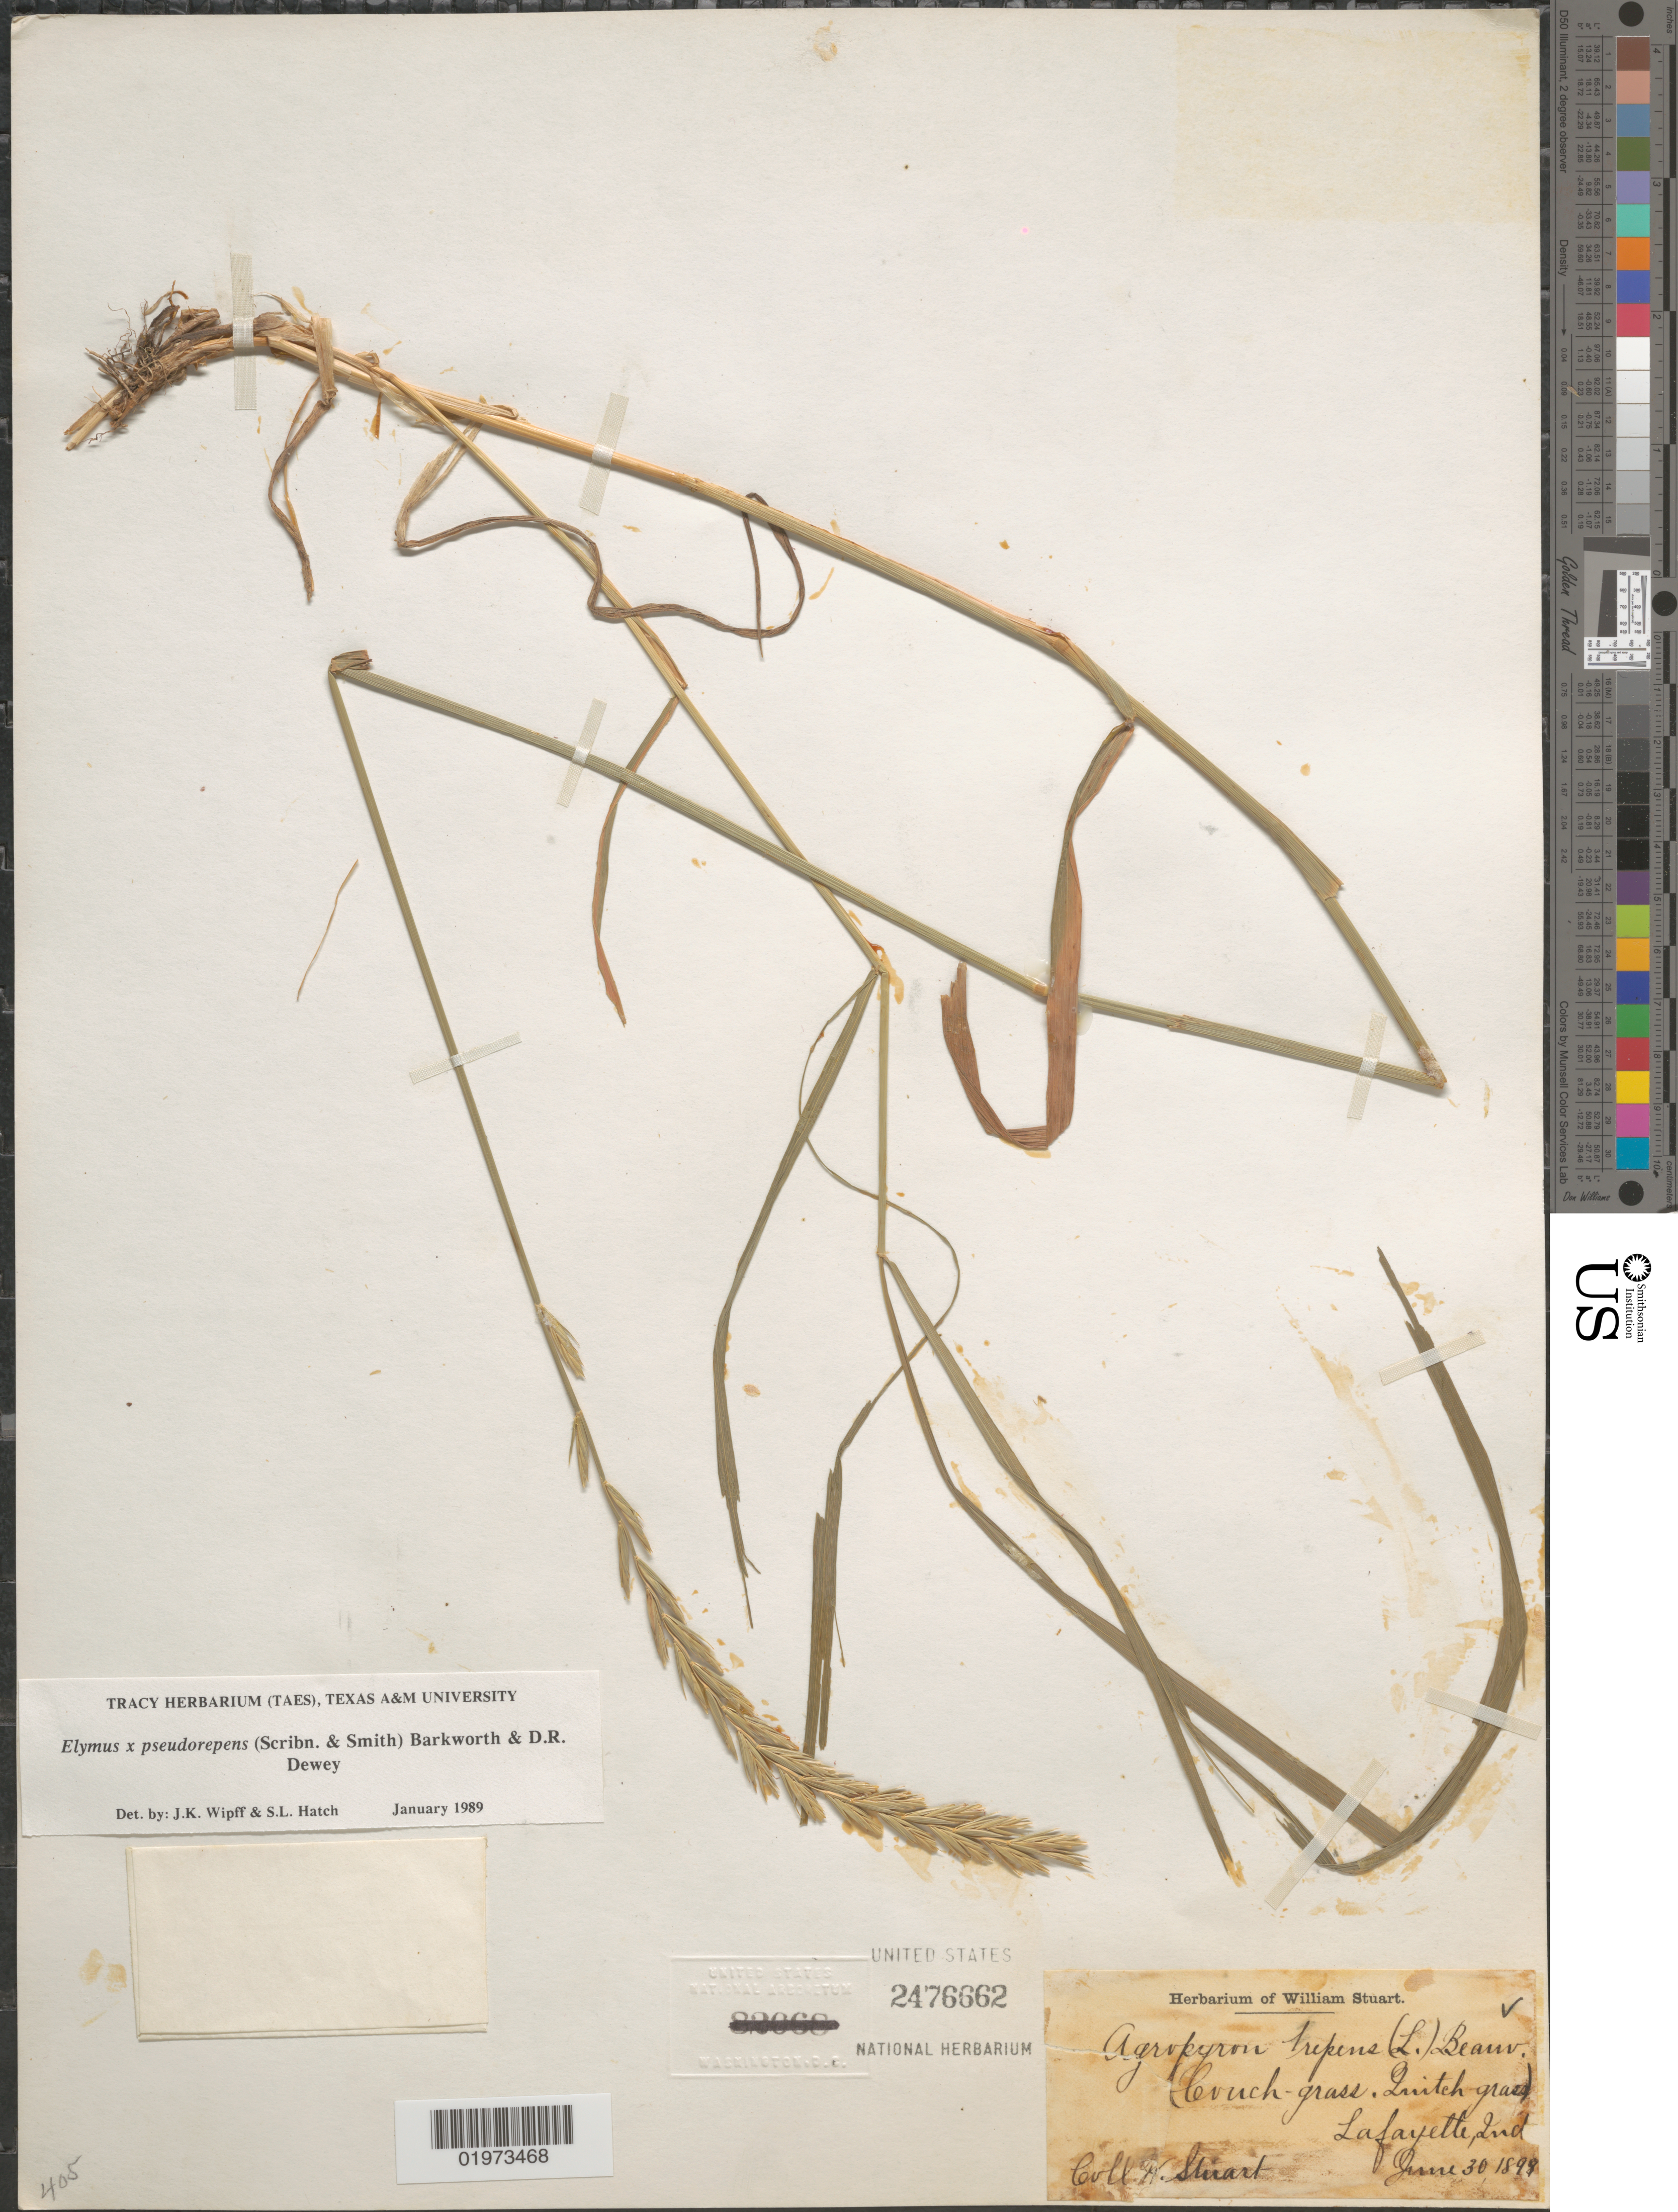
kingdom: Plantae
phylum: Tracheophyta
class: Liliopsida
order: Poales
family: Poaceae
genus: Elymus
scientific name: Elymus x pseudorepens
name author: (Scribn. & J.G. Sm.) Barkworth & Dewey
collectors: W. Stuart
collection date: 1899-06-30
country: United States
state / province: Indiana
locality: Lafayette.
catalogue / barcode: US 2476662